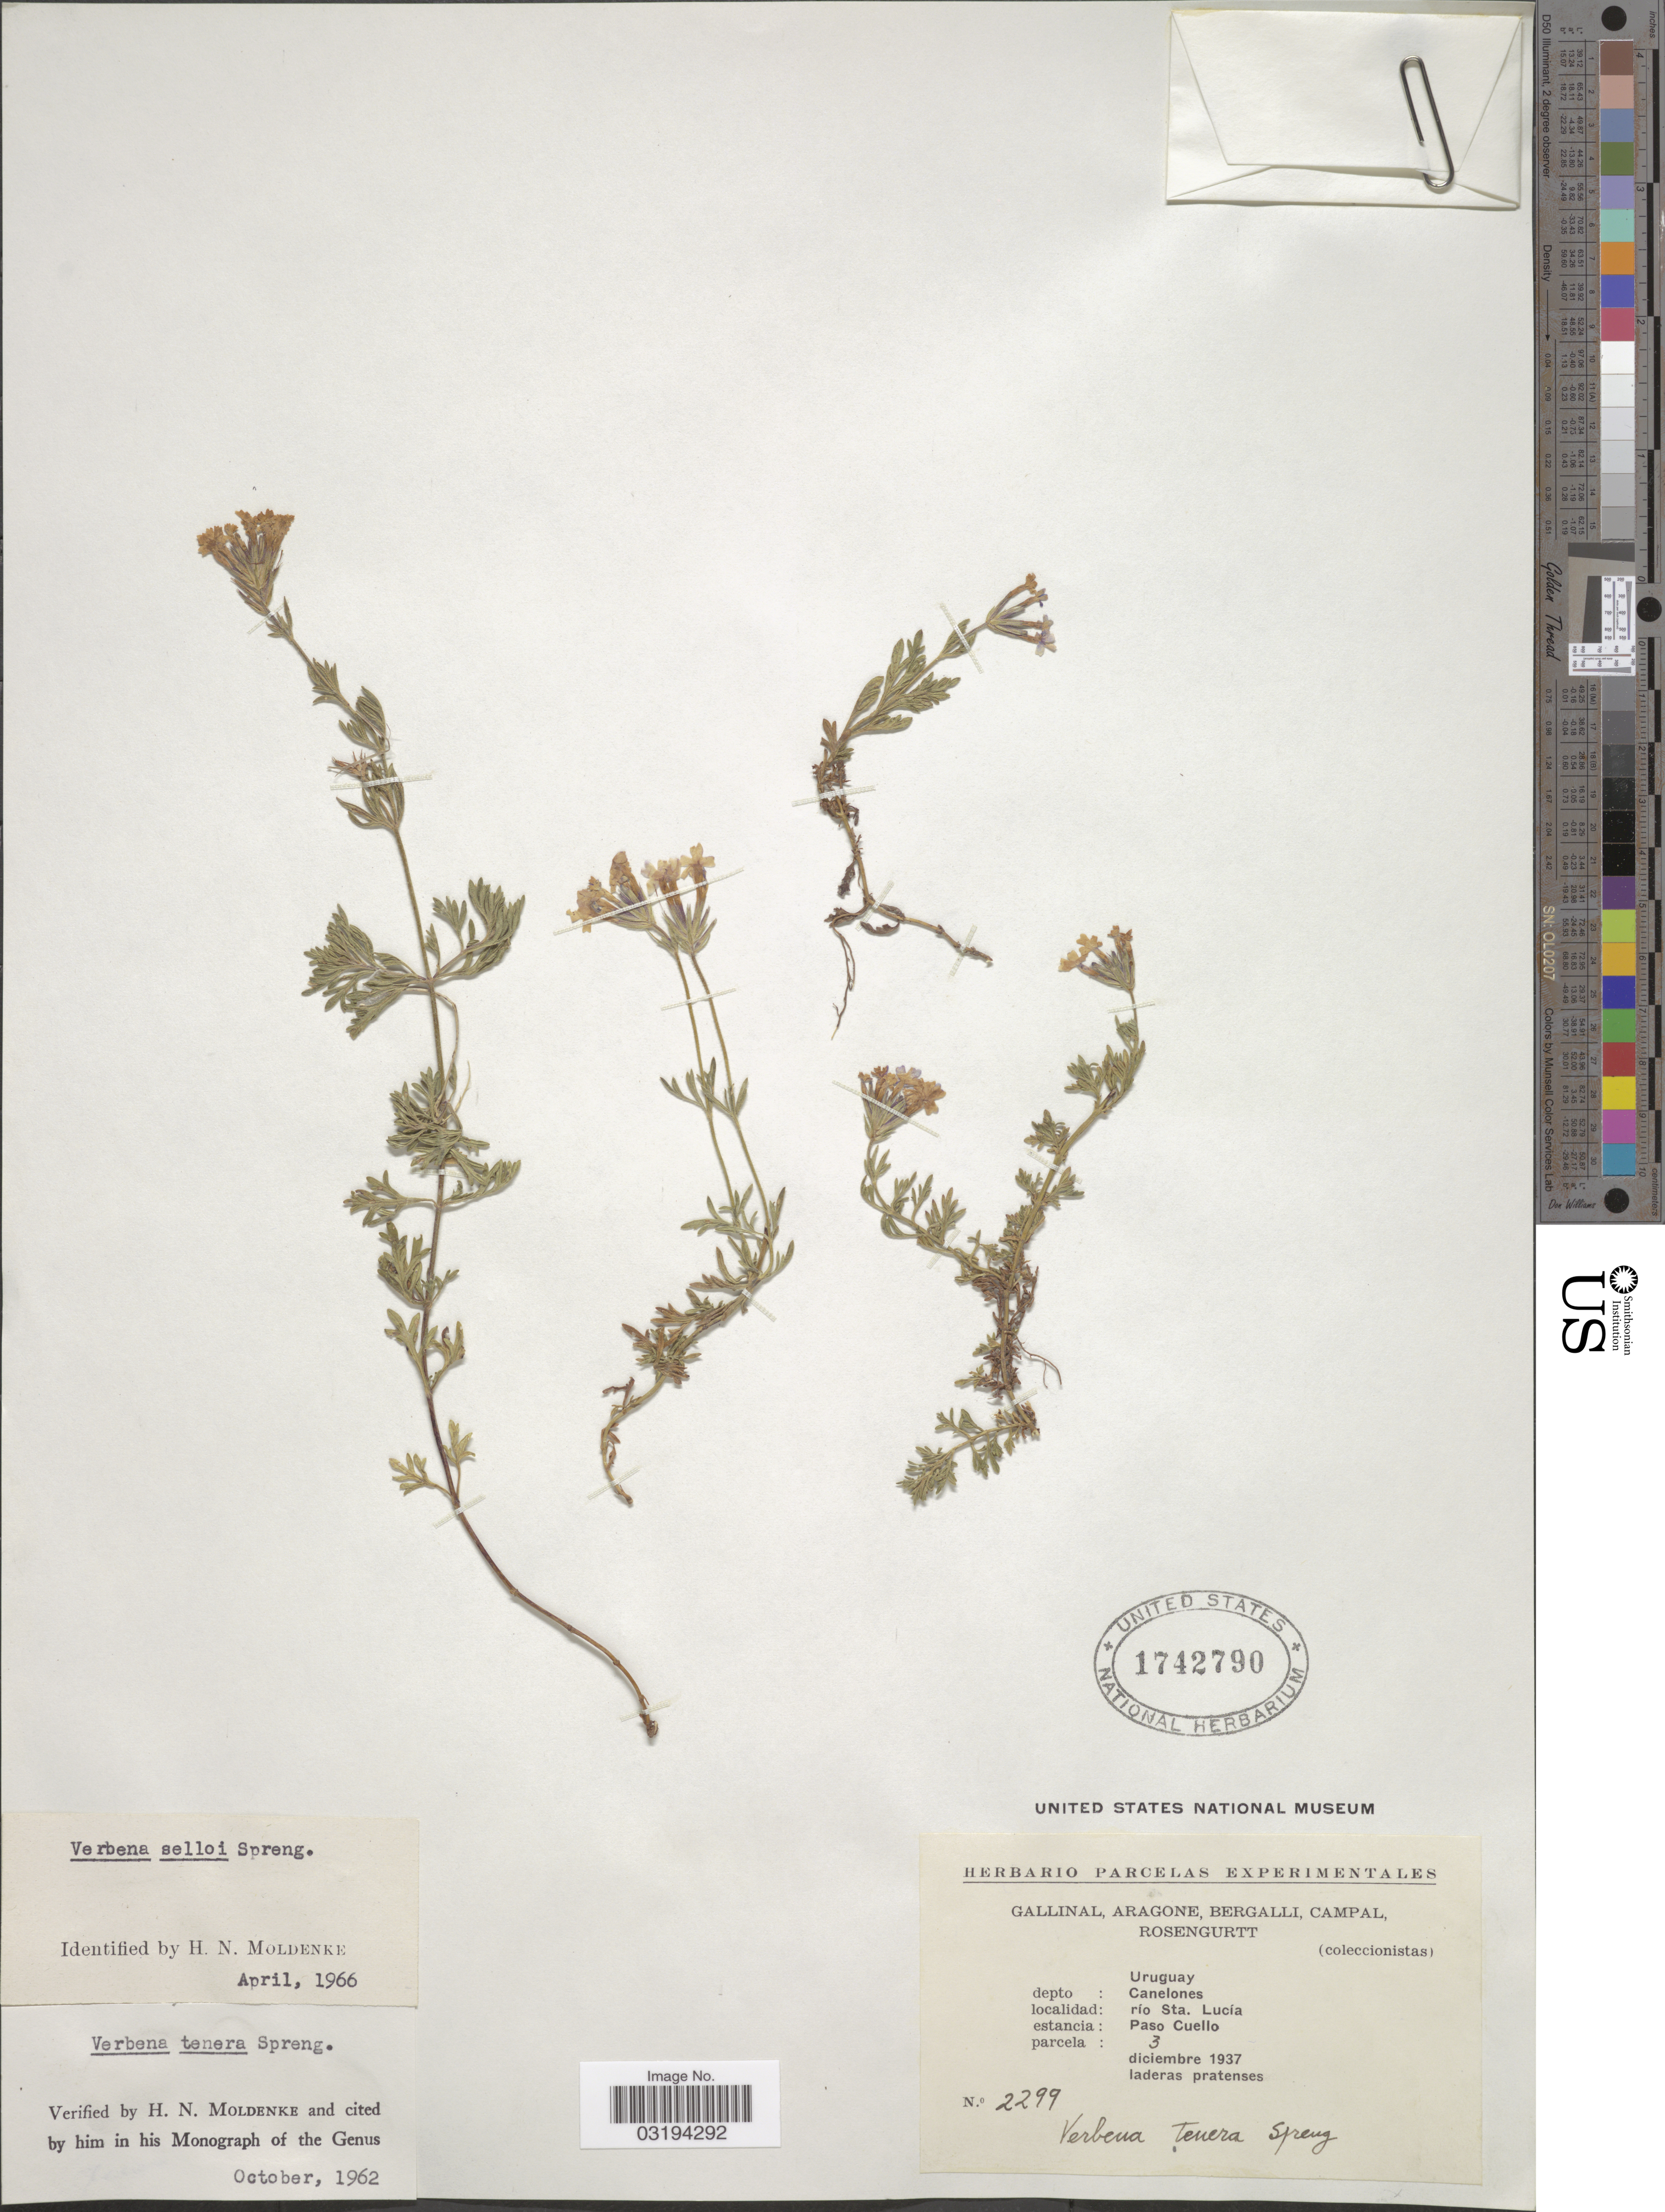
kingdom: Plantae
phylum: Tracheophyta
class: Magnoliopsida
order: Lamiales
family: Verbenaceae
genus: Verbena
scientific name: Verbena selloi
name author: Spreng.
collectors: -. Gallinal, -- Aragone, -- Bergalli, -- Campal & Rosengurtt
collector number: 2299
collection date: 1937-12-03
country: Uruguay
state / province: Canelones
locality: Depto: Canelones, río Sta. Lucia, Paso Cuello.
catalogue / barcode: US 1742790